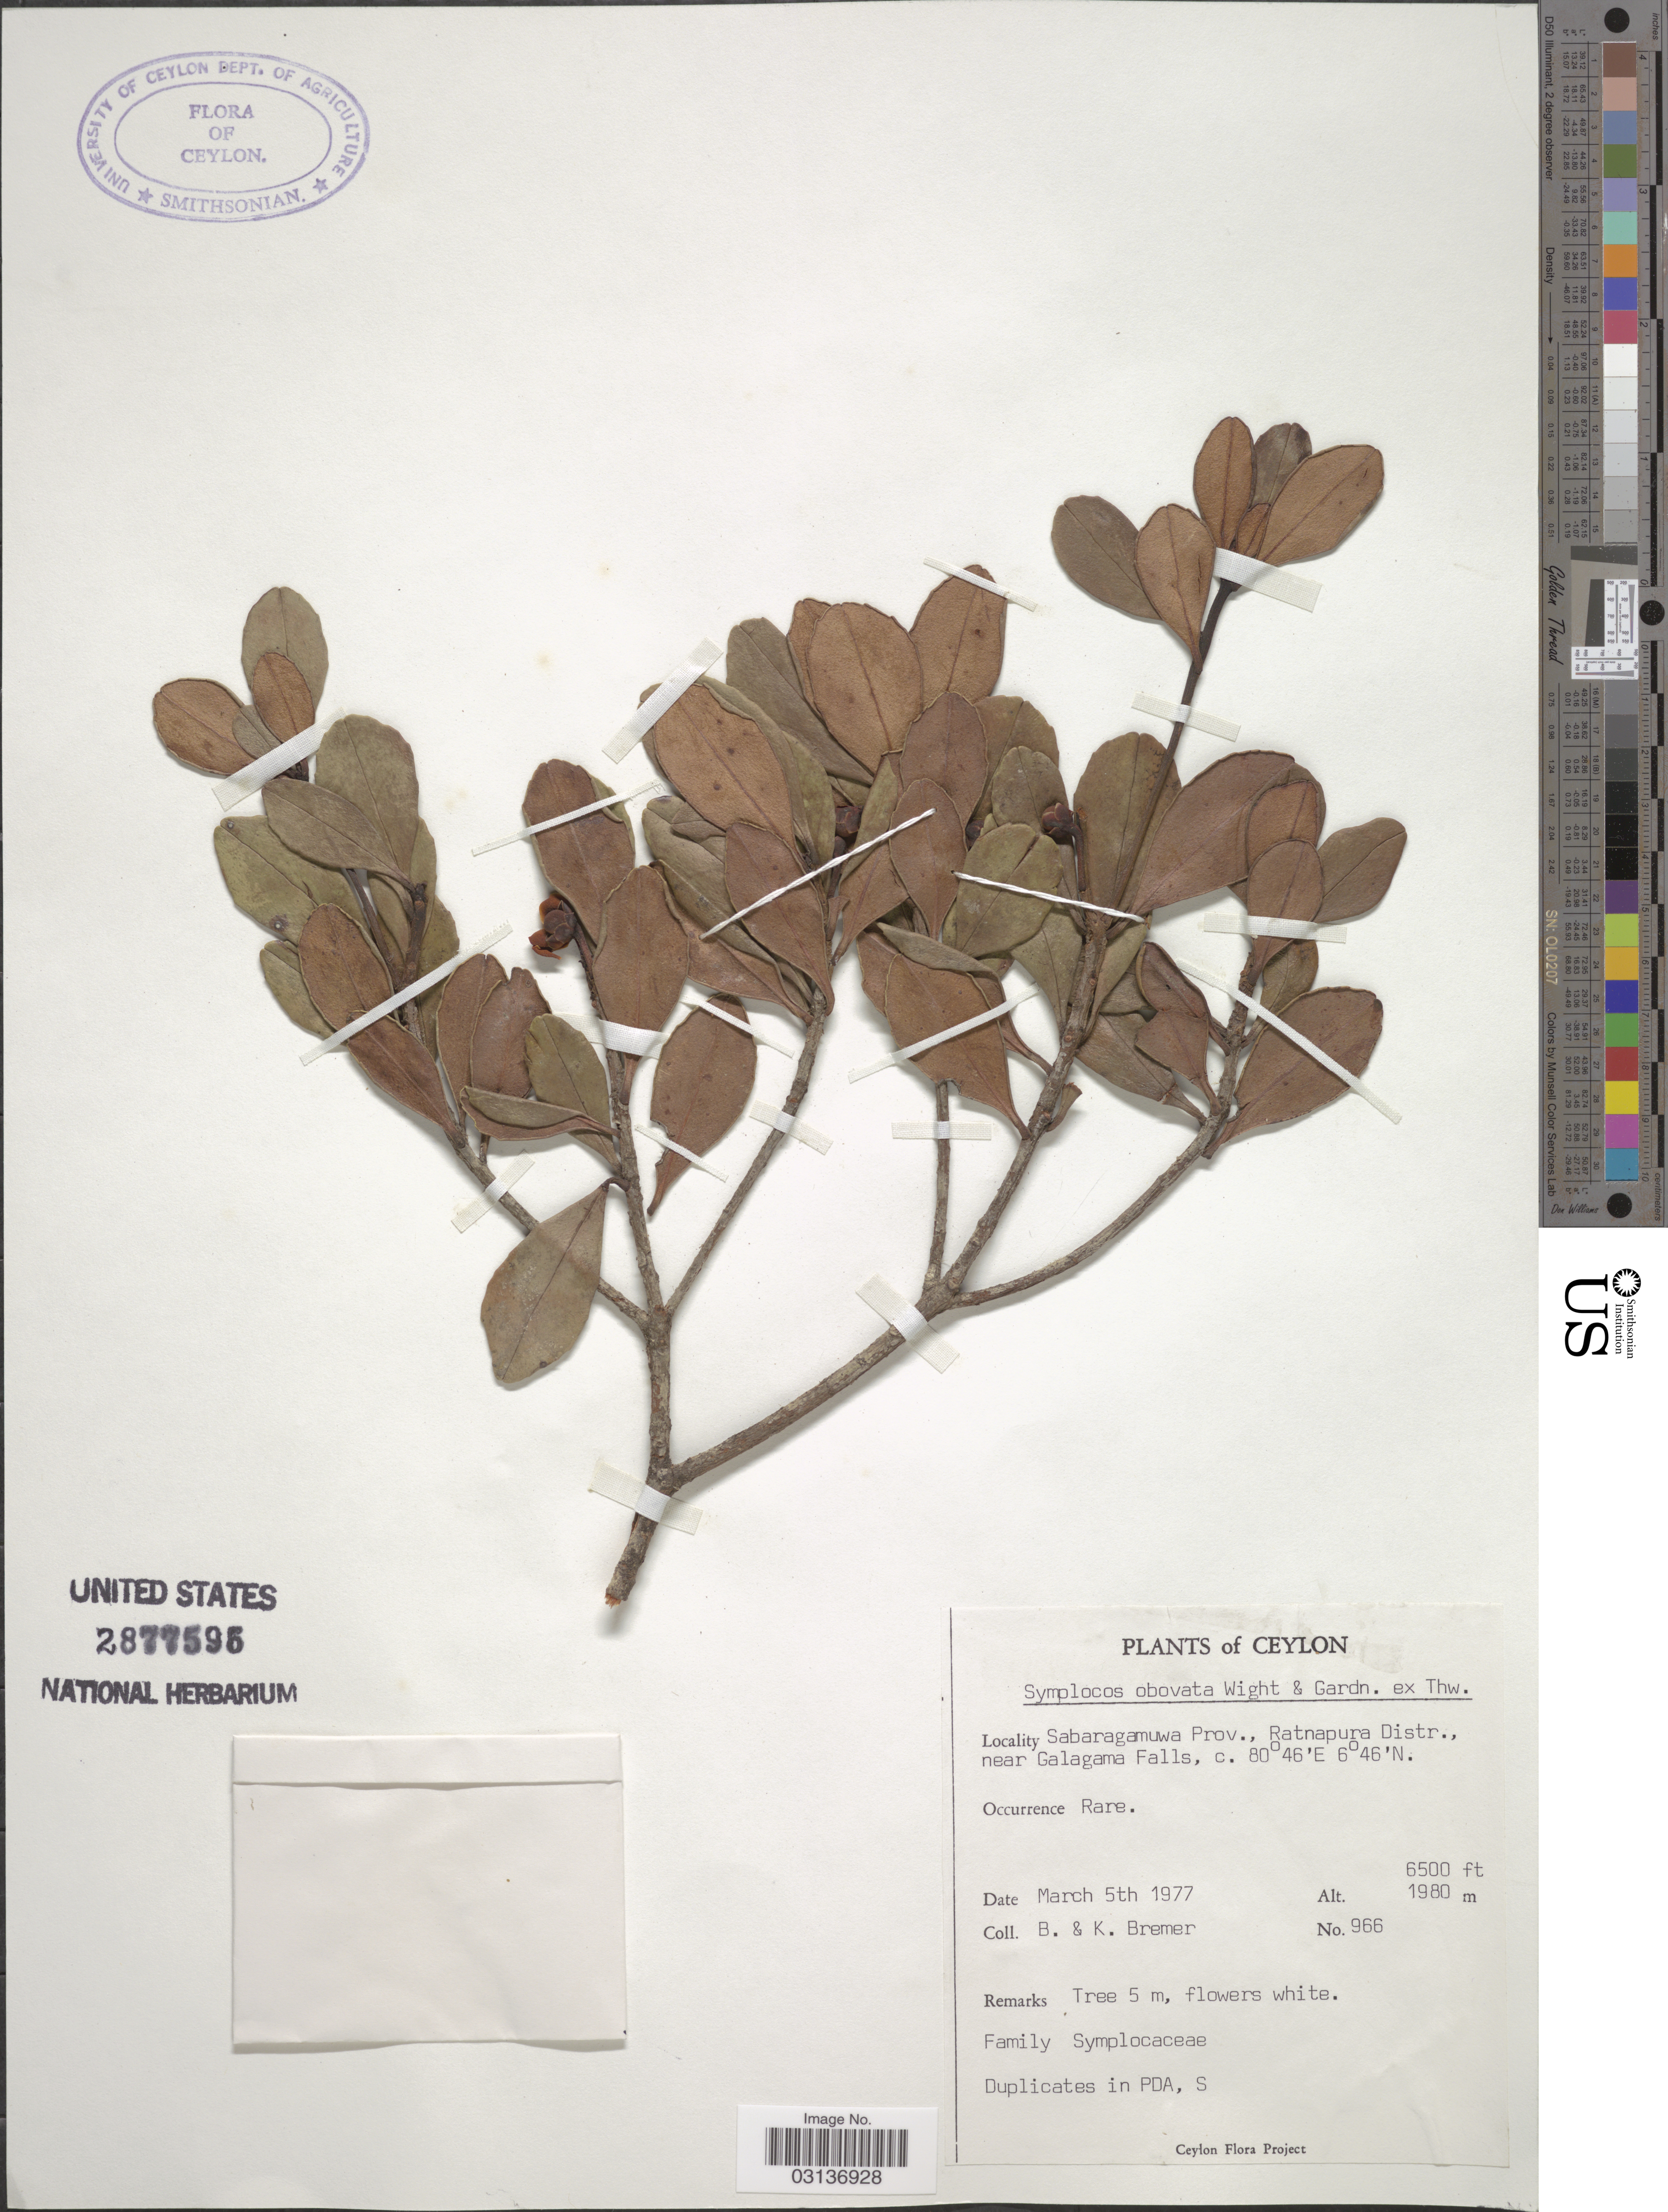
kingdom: Plantae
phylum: Tracheophyta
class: Magnoliopsida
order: Ericales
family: Symplocaceae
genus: Symplocos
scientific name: Symplocos obovata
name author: Livera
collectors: B. Bremer & K. Bremer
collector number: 966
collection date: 1977-03-05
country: Sri Lanka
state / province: Sabaragamuwa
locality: Ceylon. Ratnapura Distr., near Galagama Falls.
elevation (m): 1980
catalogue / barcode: US 2877595